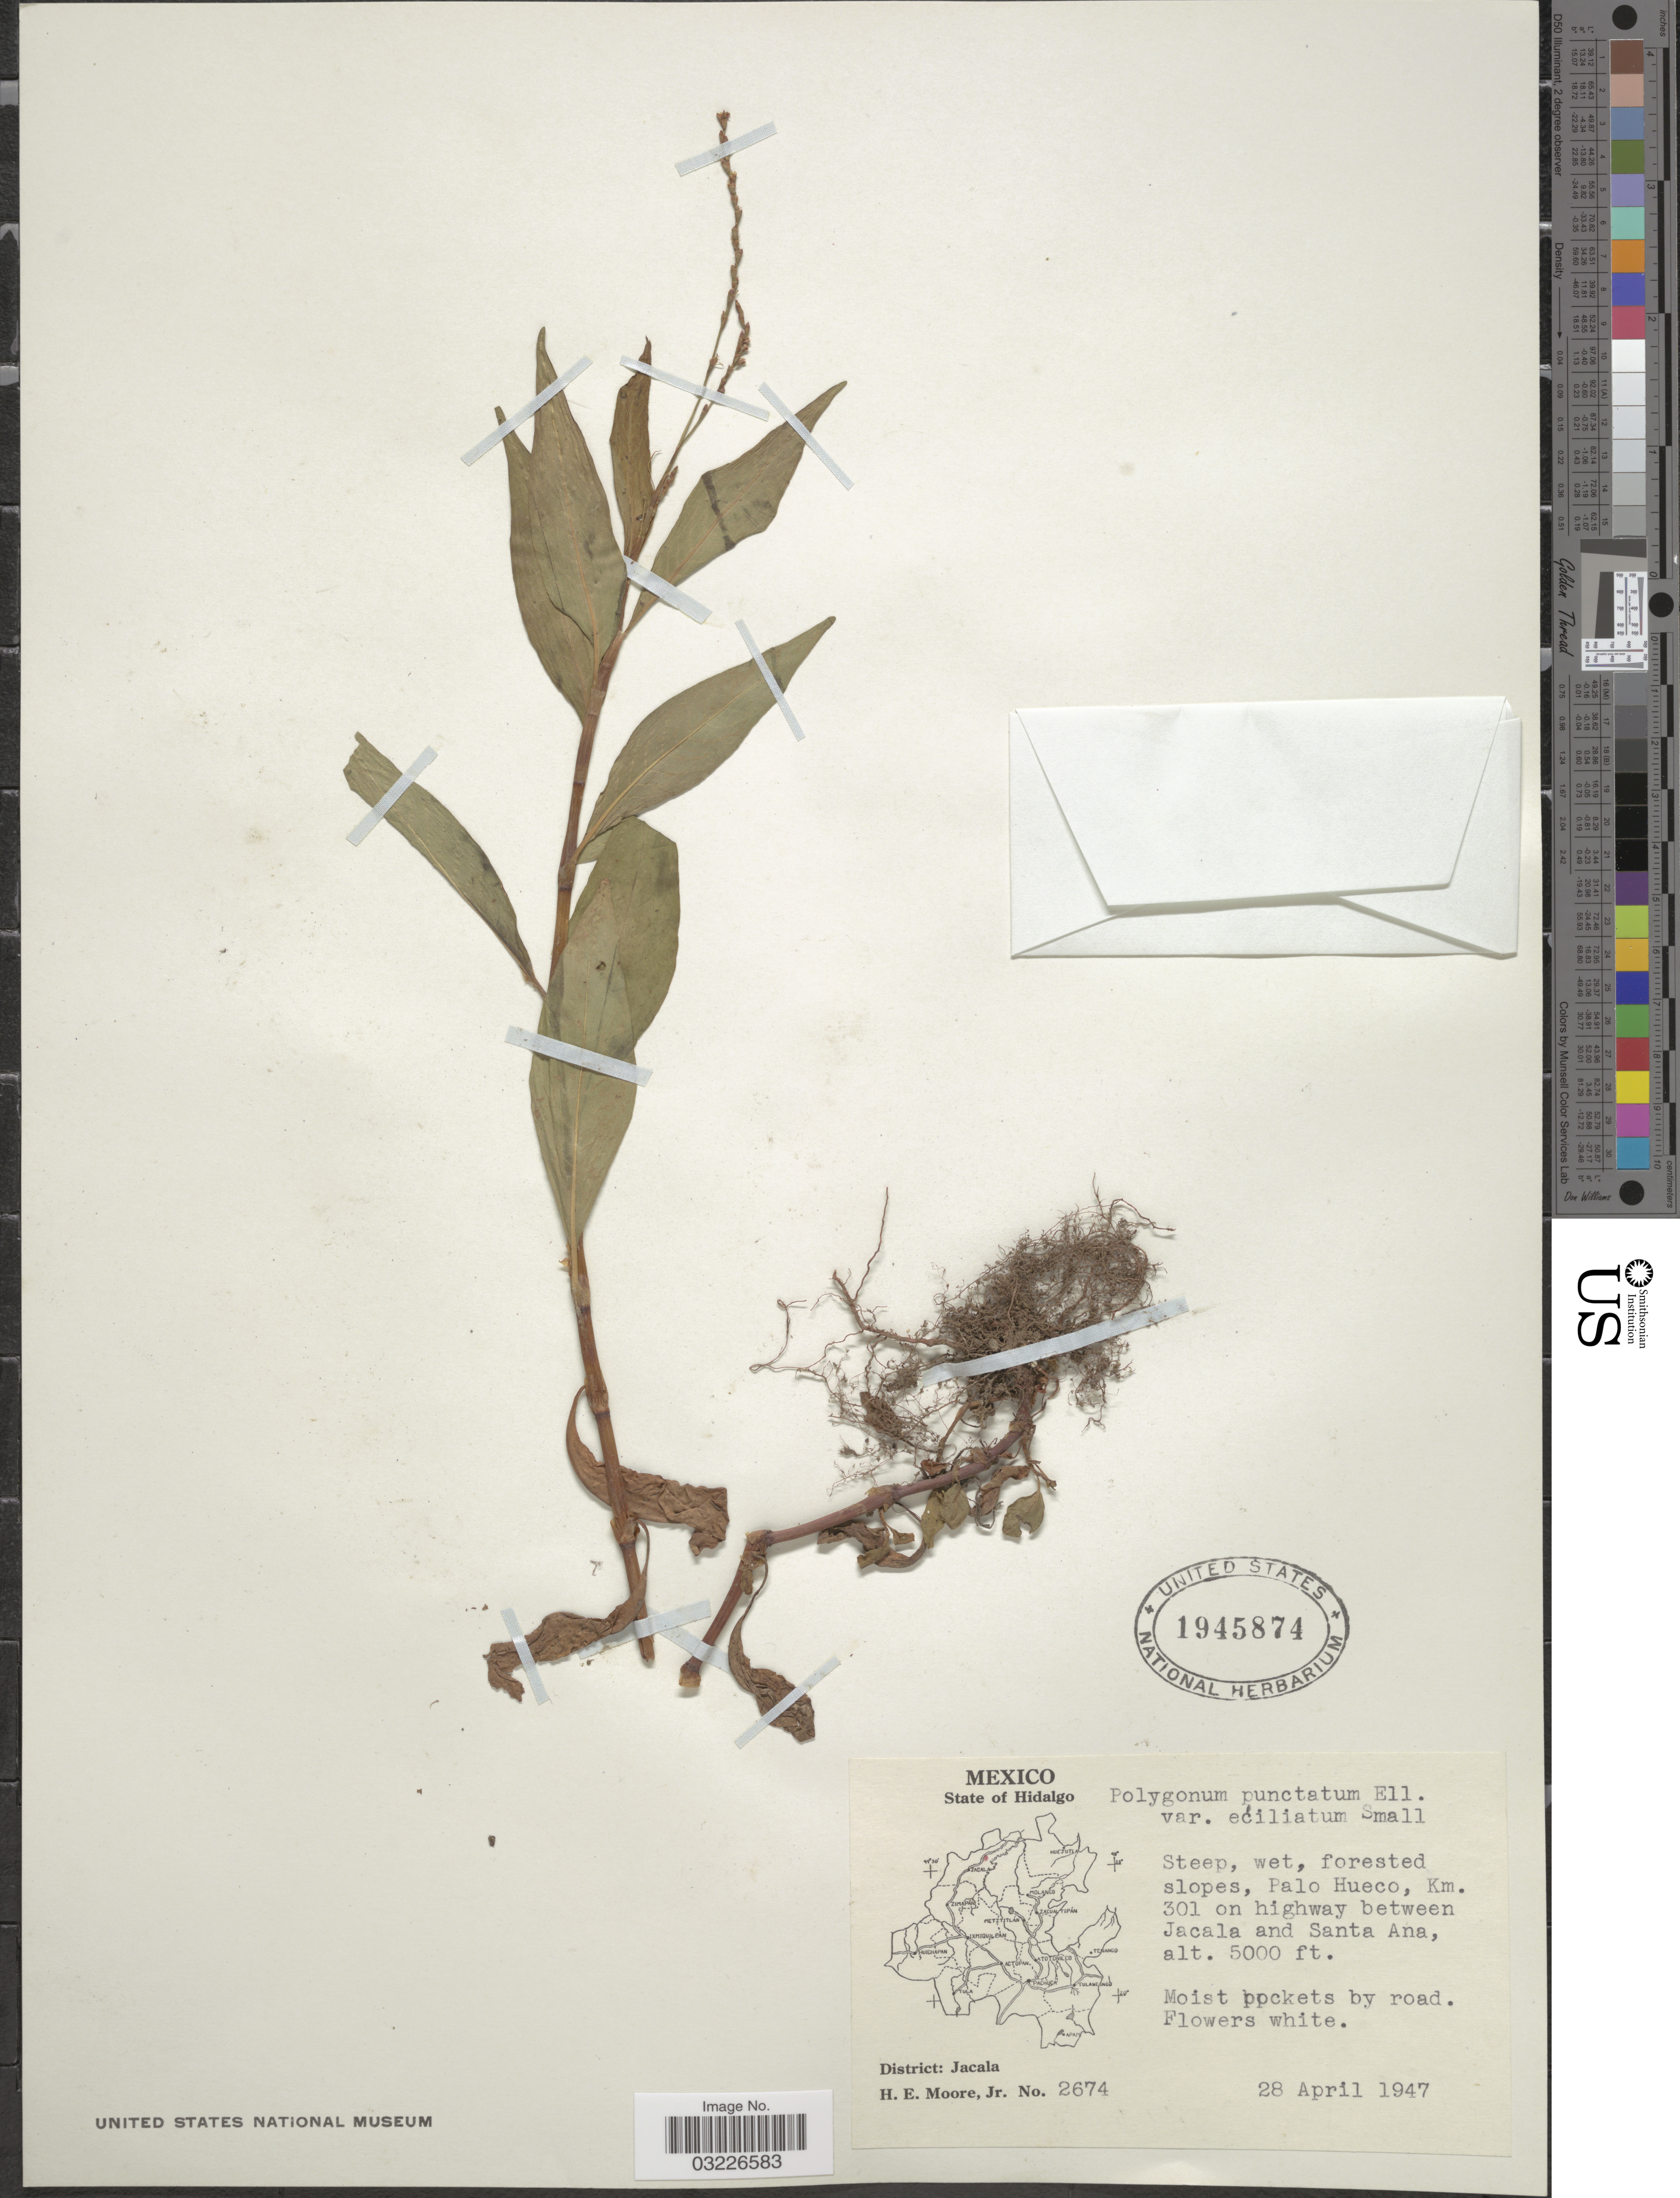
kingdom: Plantae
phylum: Tracheophyta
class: Magnoliopsida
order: Caryophyllales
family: Polygonaceae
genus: Persicaria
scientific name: Persicaria punctata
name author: (Elliott) Small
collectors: H. Moore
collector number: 2674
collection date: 1947-04-28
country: Mexico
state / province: Hidalgo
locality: Palo Hueco, Km. 301 on highway between Jacala and Santa Ana. District: Jacala.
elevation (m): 1524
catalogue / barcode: US 1945874